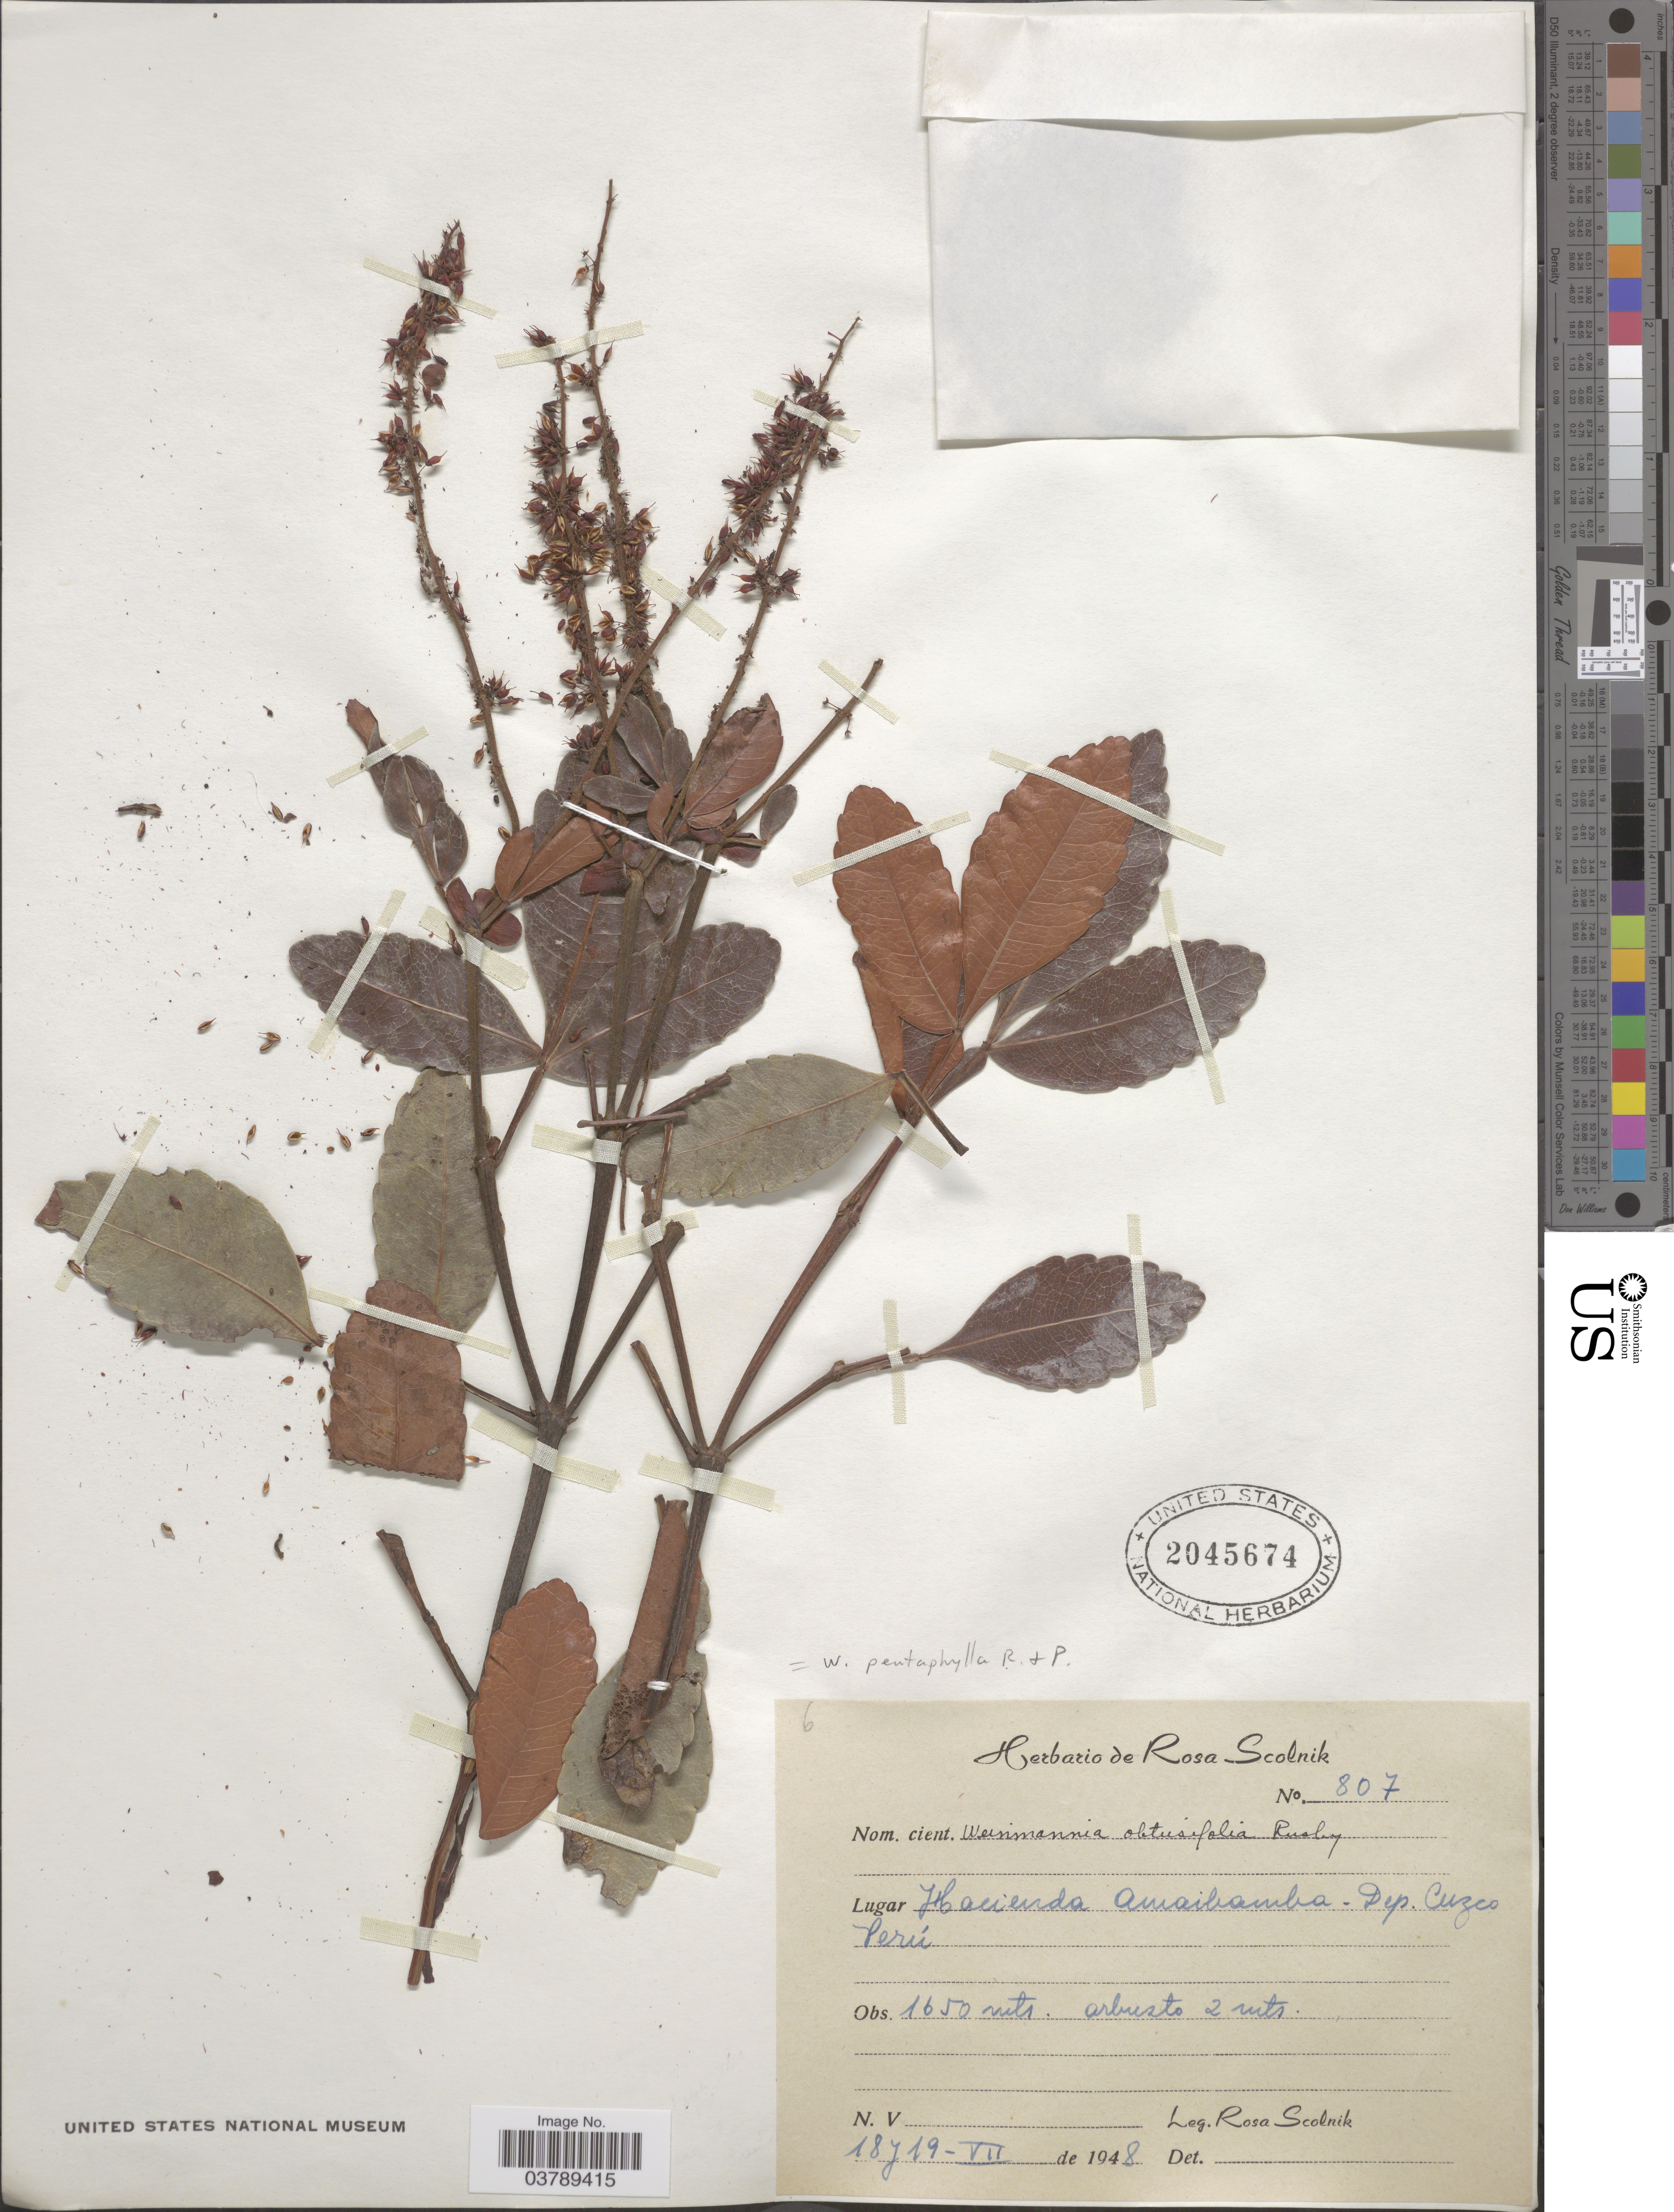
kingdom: Plantae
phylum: Tracheophyta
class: Magnoliopsida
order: Oxalidales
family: Cunoniaceae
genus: Weinmannia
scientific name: Weinmannia pentaphylla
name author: Ruiz & Pav.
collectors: R. Scolnik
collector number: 807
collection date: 1948-07-18/1948-07-19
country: Peru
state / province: Cusco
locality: Hacienda Amaibamba. Dep. Cuzco.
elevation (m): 1650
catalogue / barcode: US 2045674